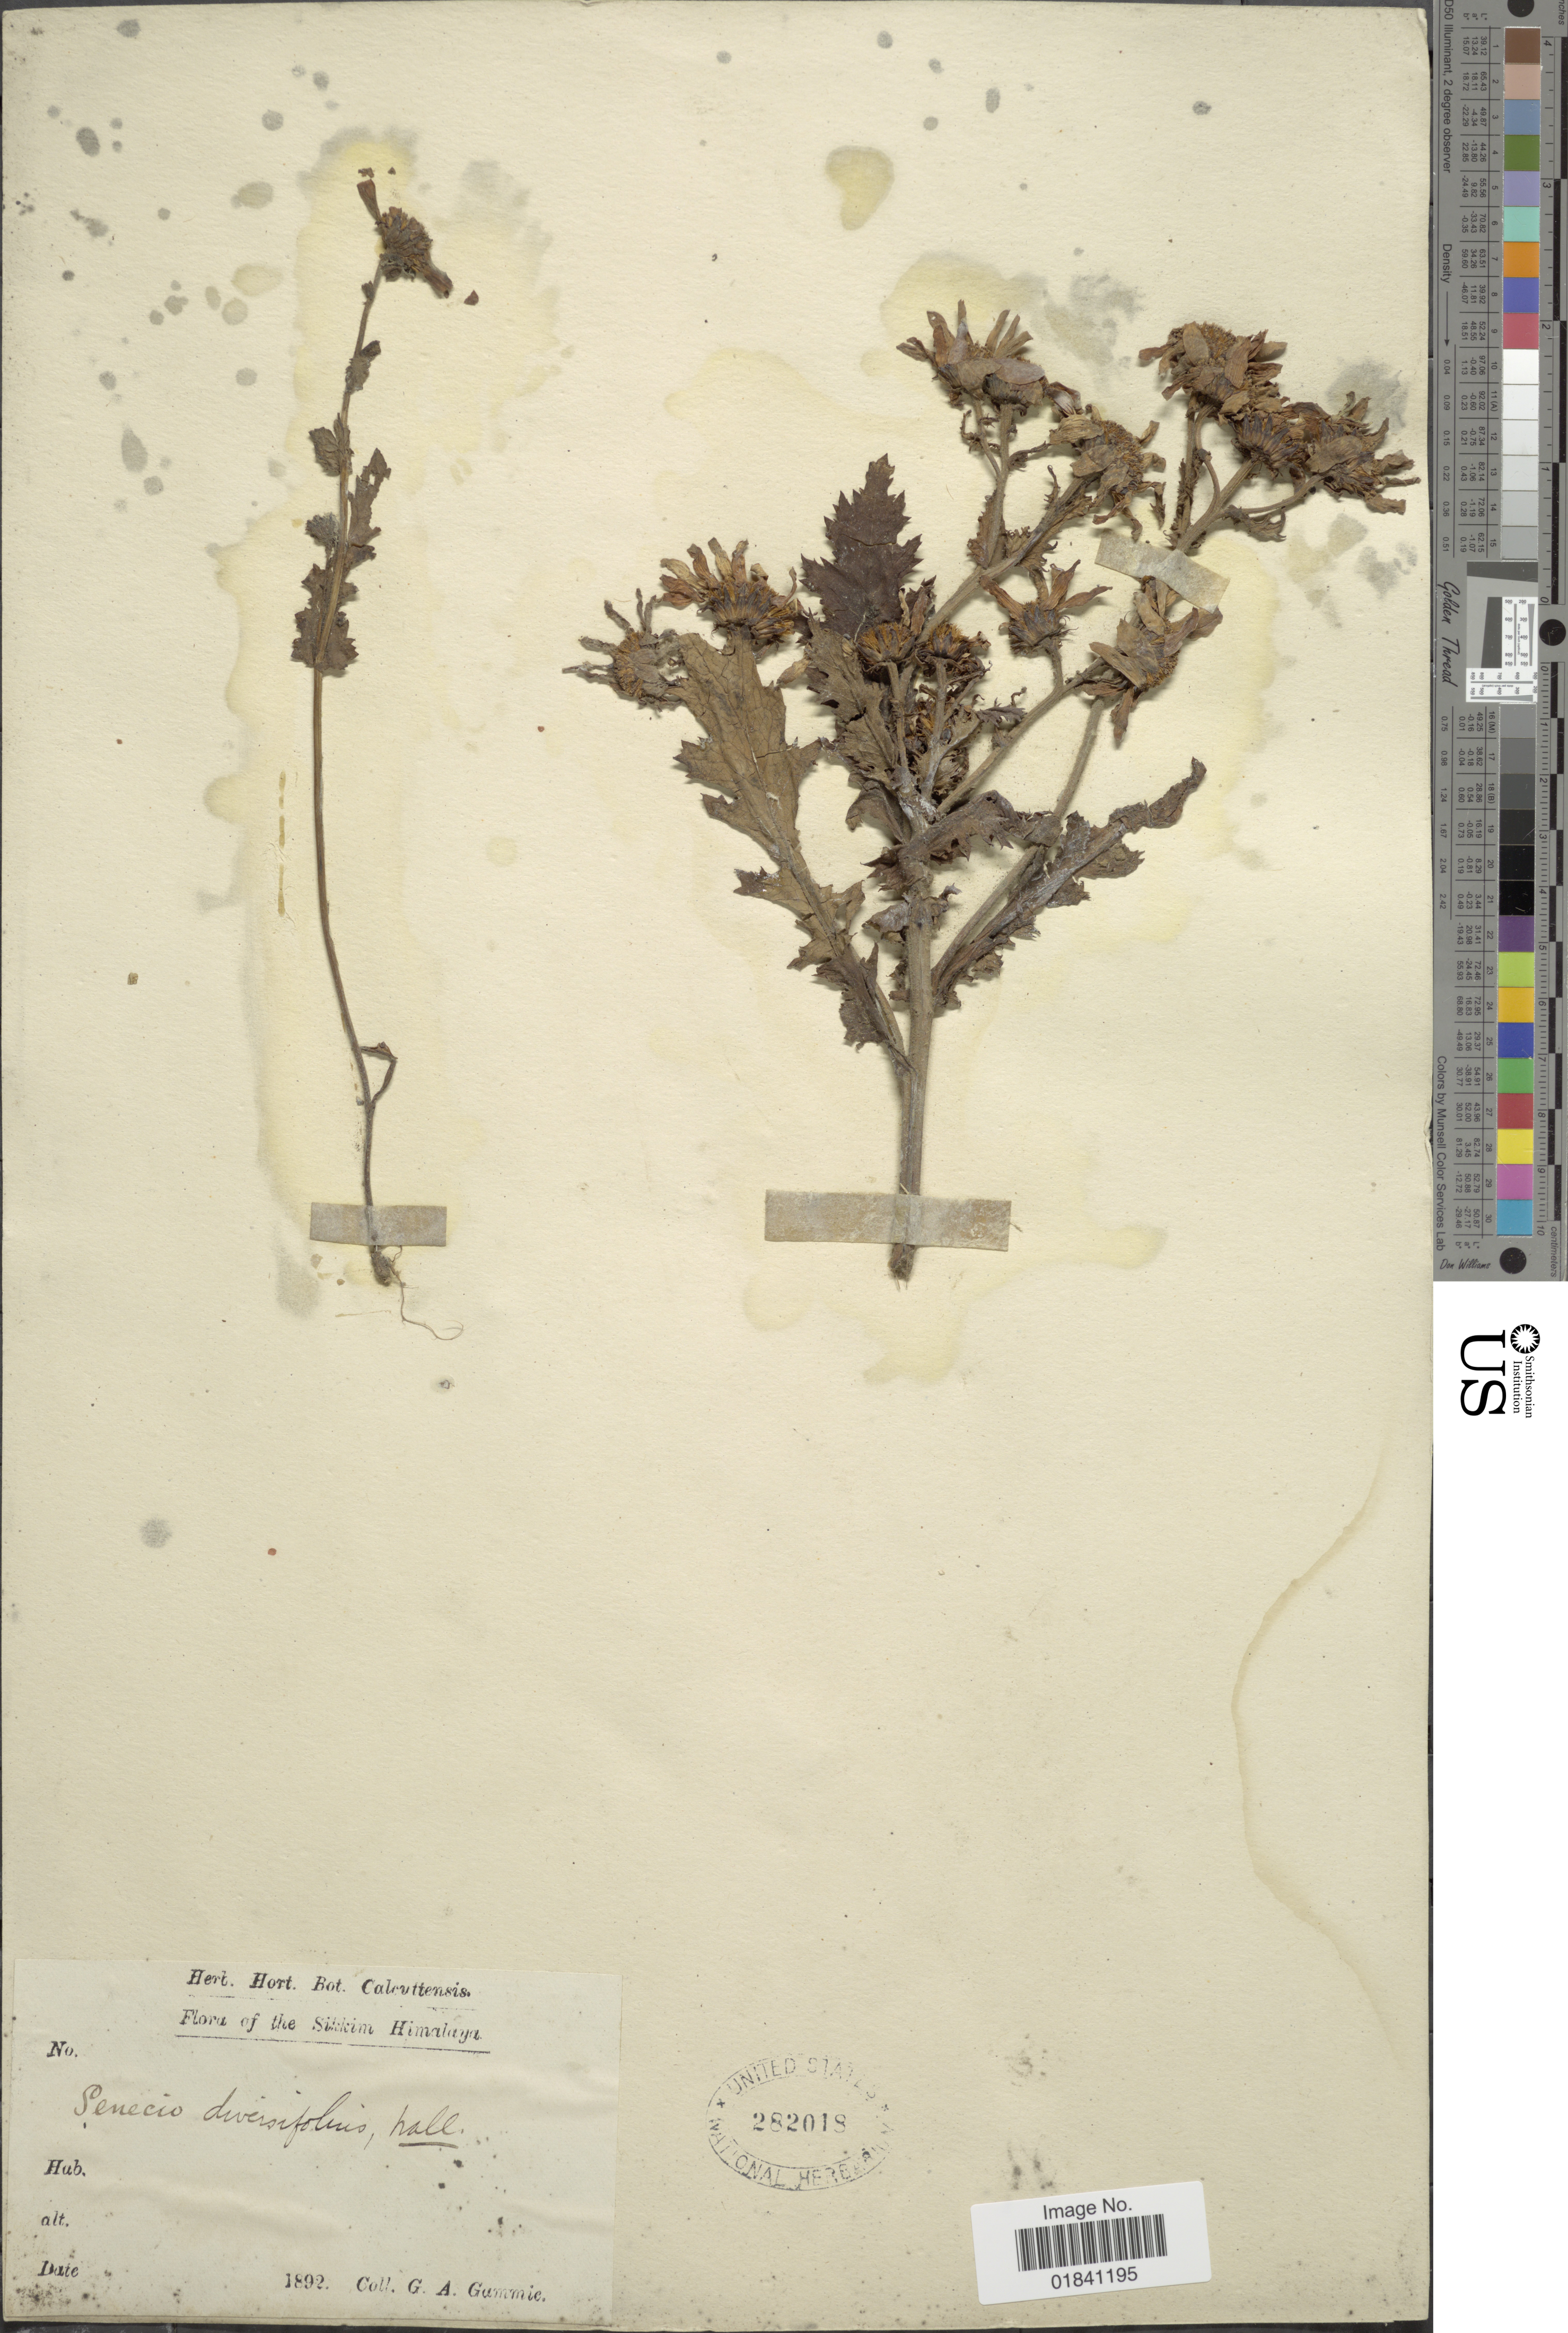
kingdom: Plantae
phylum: Tracheophyta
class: Magnoliopsida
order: Asterales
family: Asteraceae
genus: Senecio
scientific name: Senecio diversifolius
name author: Dumort.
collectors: G. Gummie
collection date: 1892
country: India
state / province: Sikkim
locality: Sikkim Himalaya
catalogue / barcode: US 282018